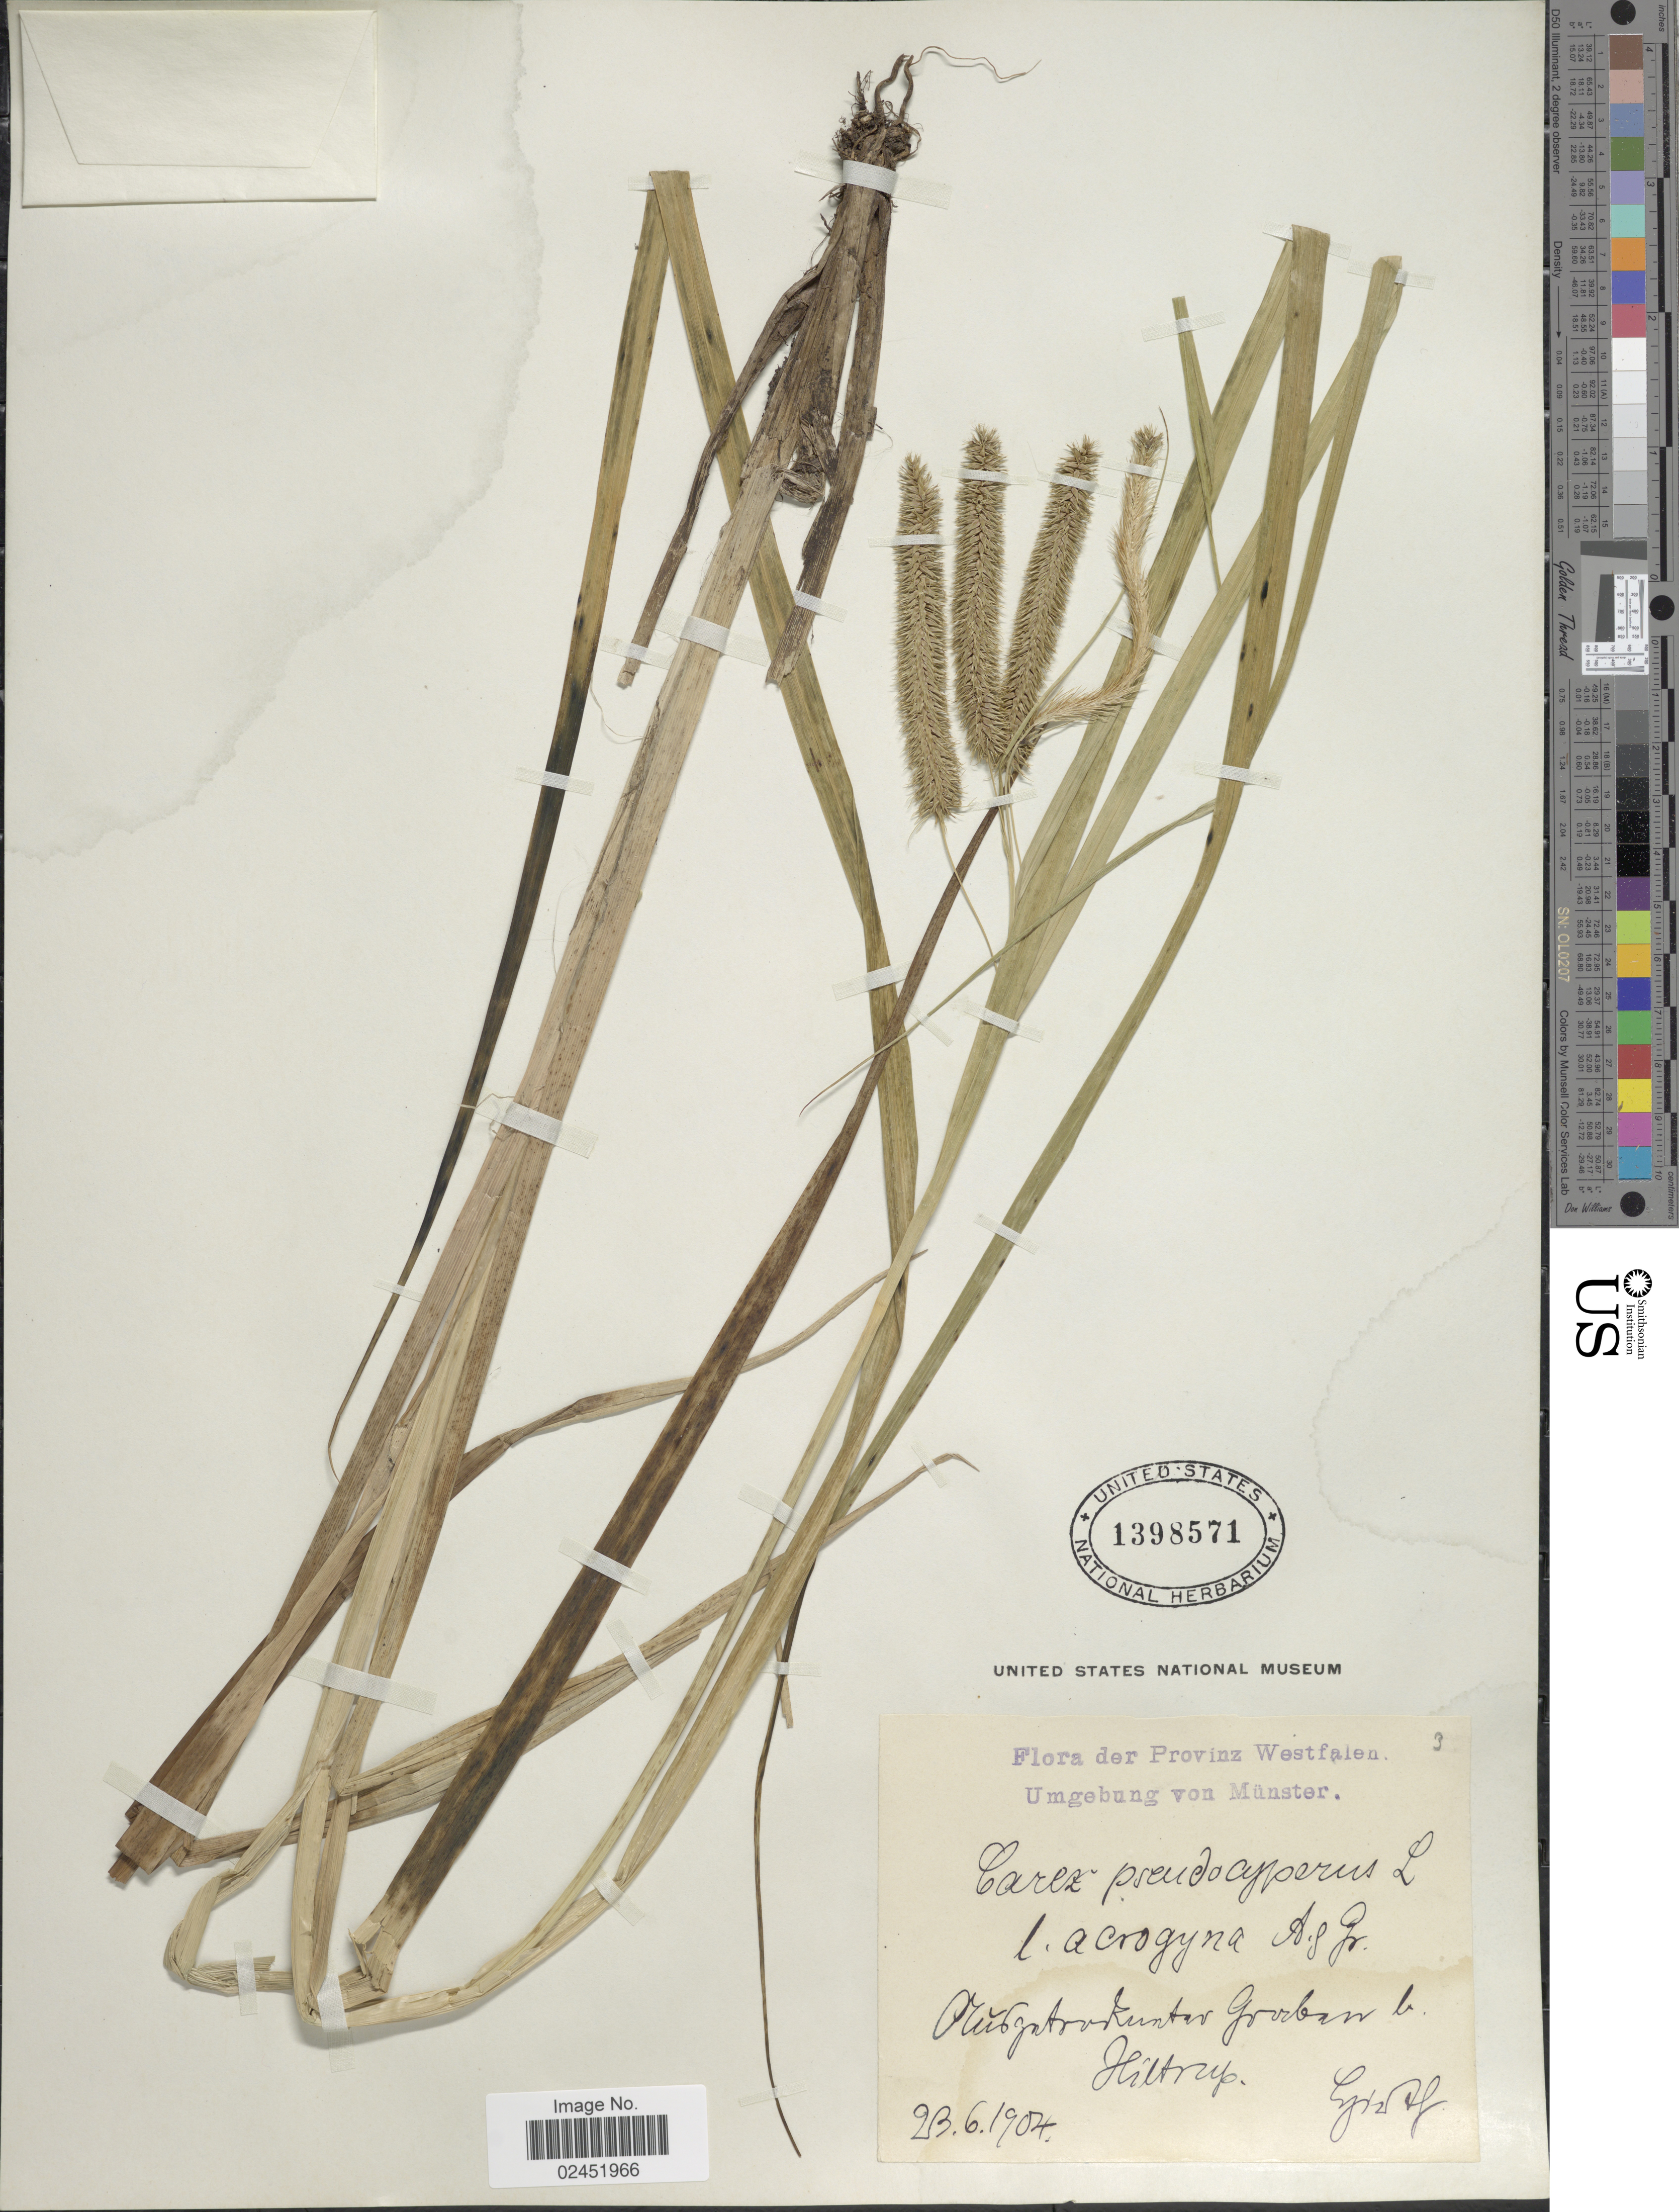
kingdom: Plantae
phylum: Tracheophyta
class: Liliopsida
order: Poales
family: Cyperaceae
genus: Carex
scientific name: Carex pseudocyperus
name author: L.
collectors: Gioff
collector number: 3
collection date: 1904-06-23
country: Germany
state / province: Nordrhein-Westfalen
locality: Provinz Westfalen, Umgebung von Münster, [illegible text] Goorban b Hiltrup[interpreted]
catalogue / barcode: US 1398571